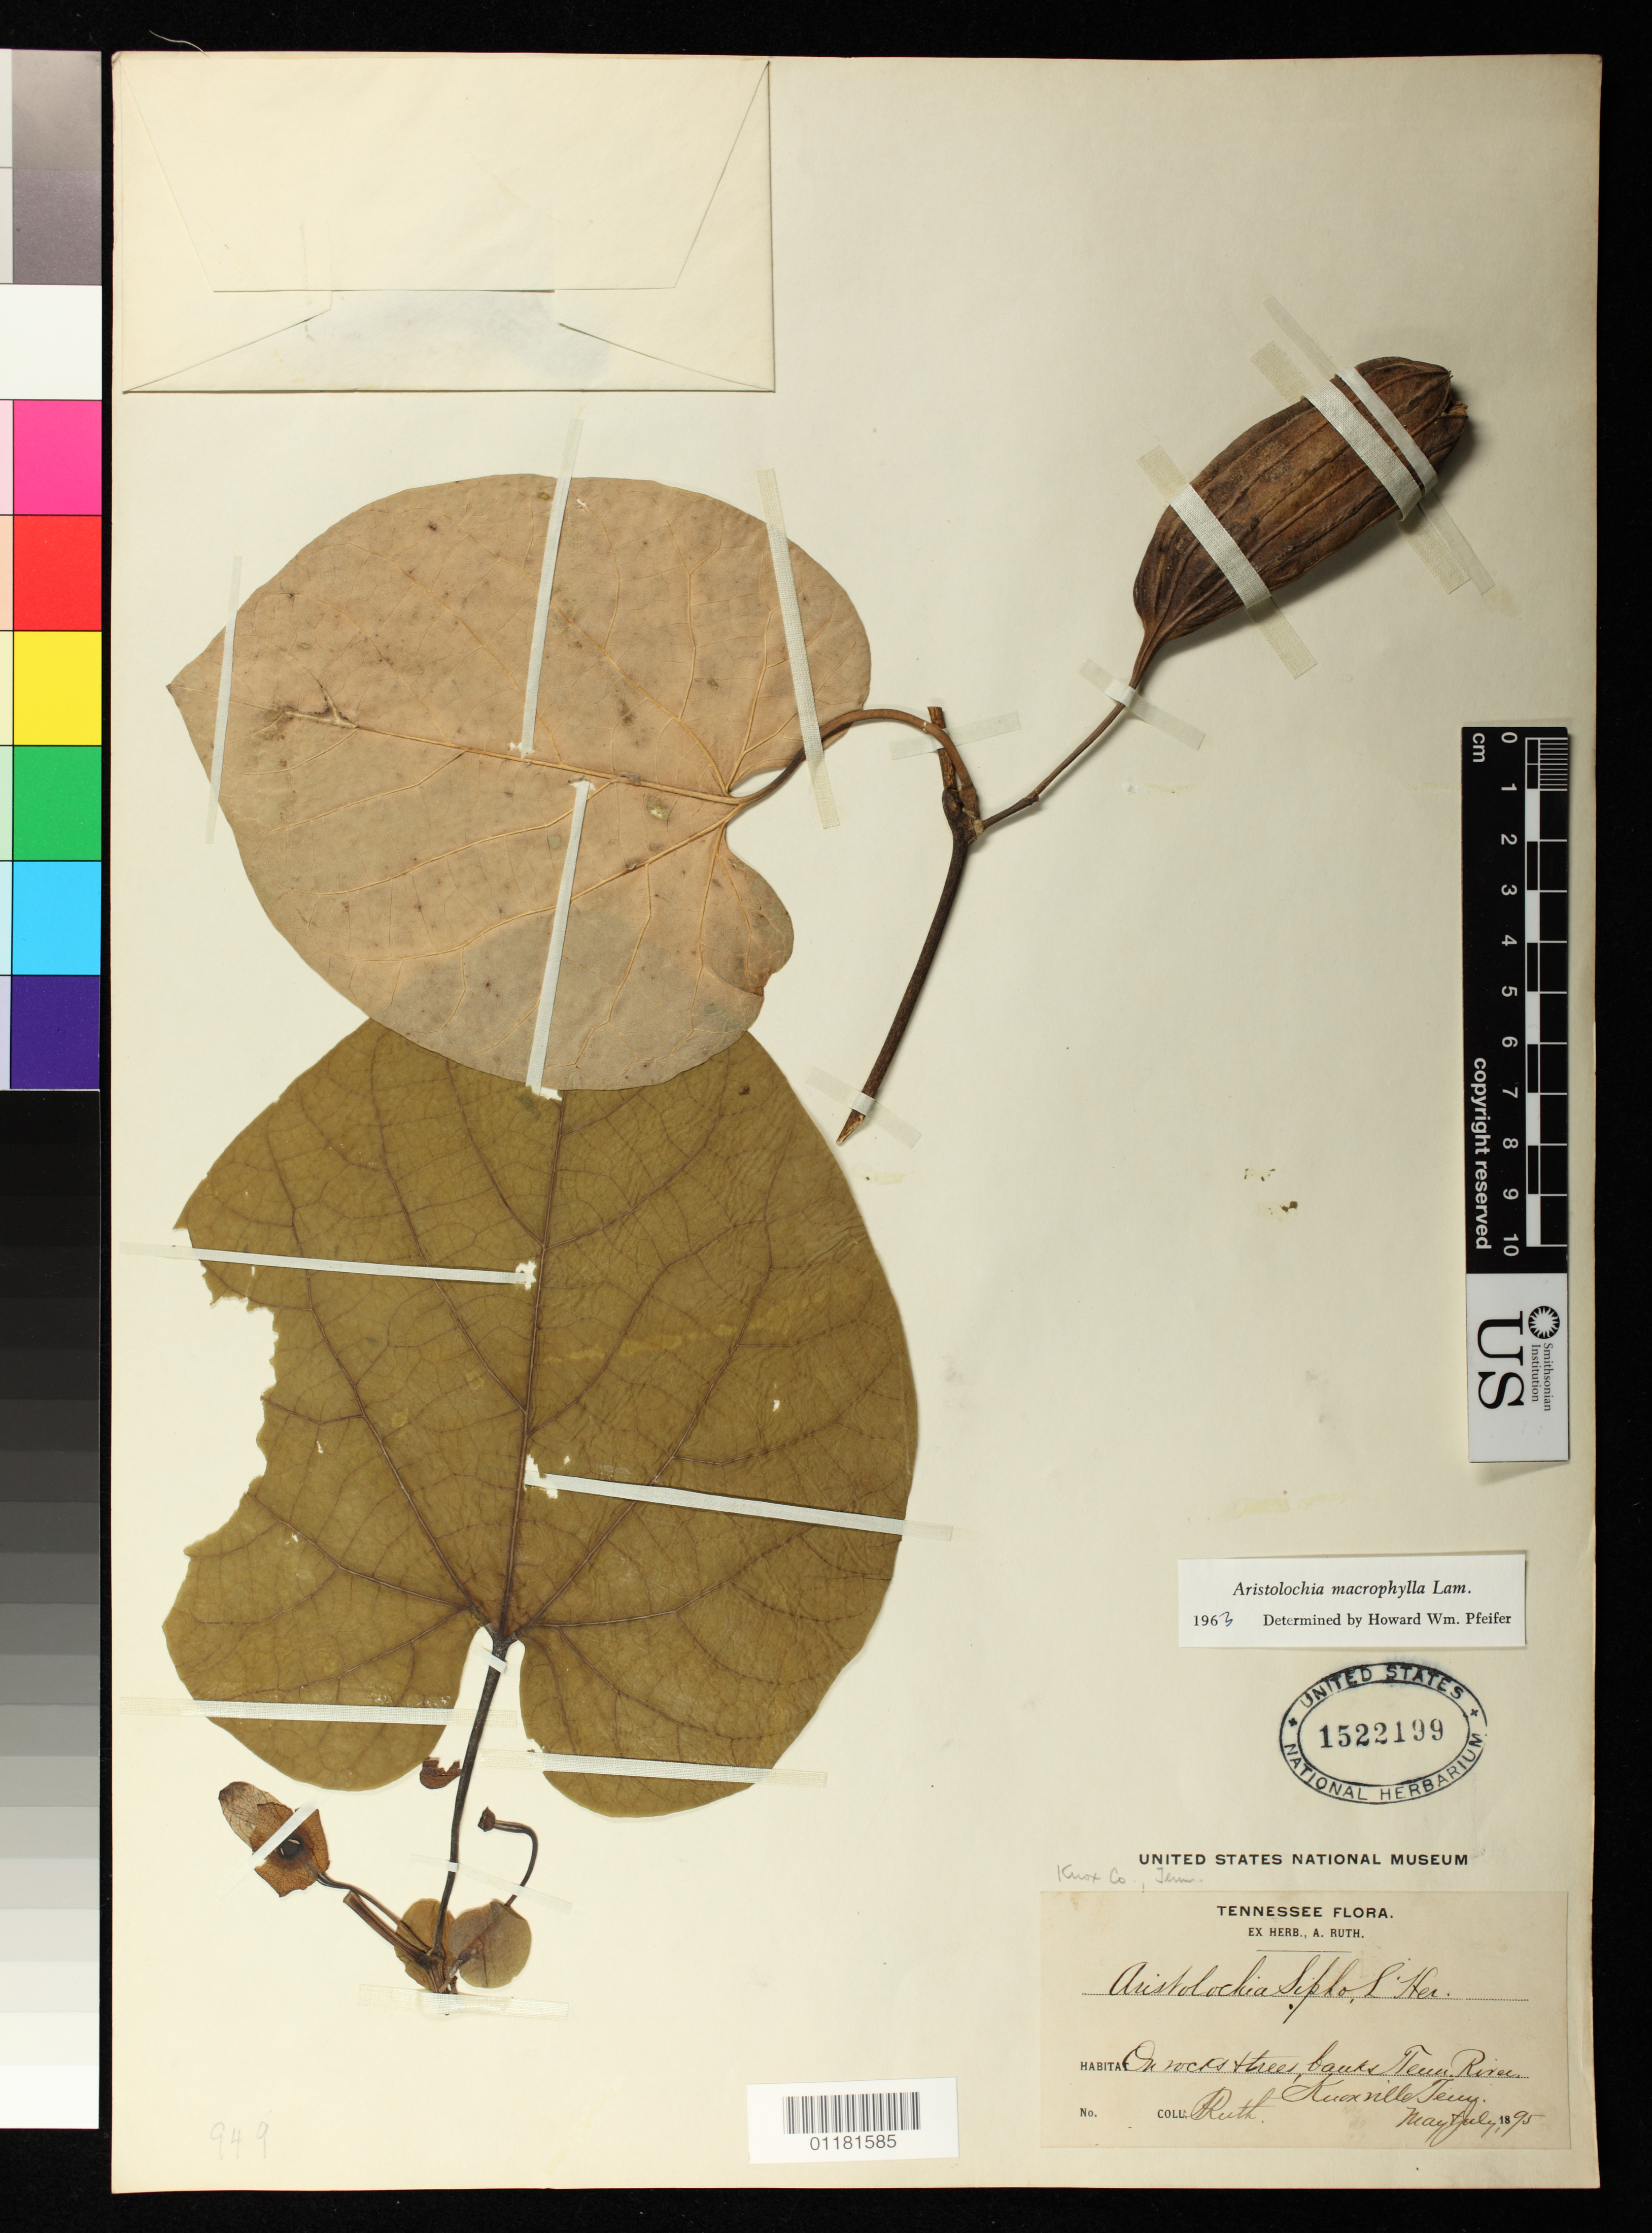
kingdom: Plantae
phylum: Tracheophyta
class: Magnoliopsida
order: Piperales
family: Aristolochiaceae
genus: Aristolochia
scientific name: Aristolochia macrophylla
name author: Lam.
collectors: A. Ruth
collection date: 1895-05/1895-07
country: United States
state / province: Tennessee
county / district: Knox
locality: On rocks & trees, banks Tennessee River, Knoxville, Knox County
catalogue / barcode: US 1522199